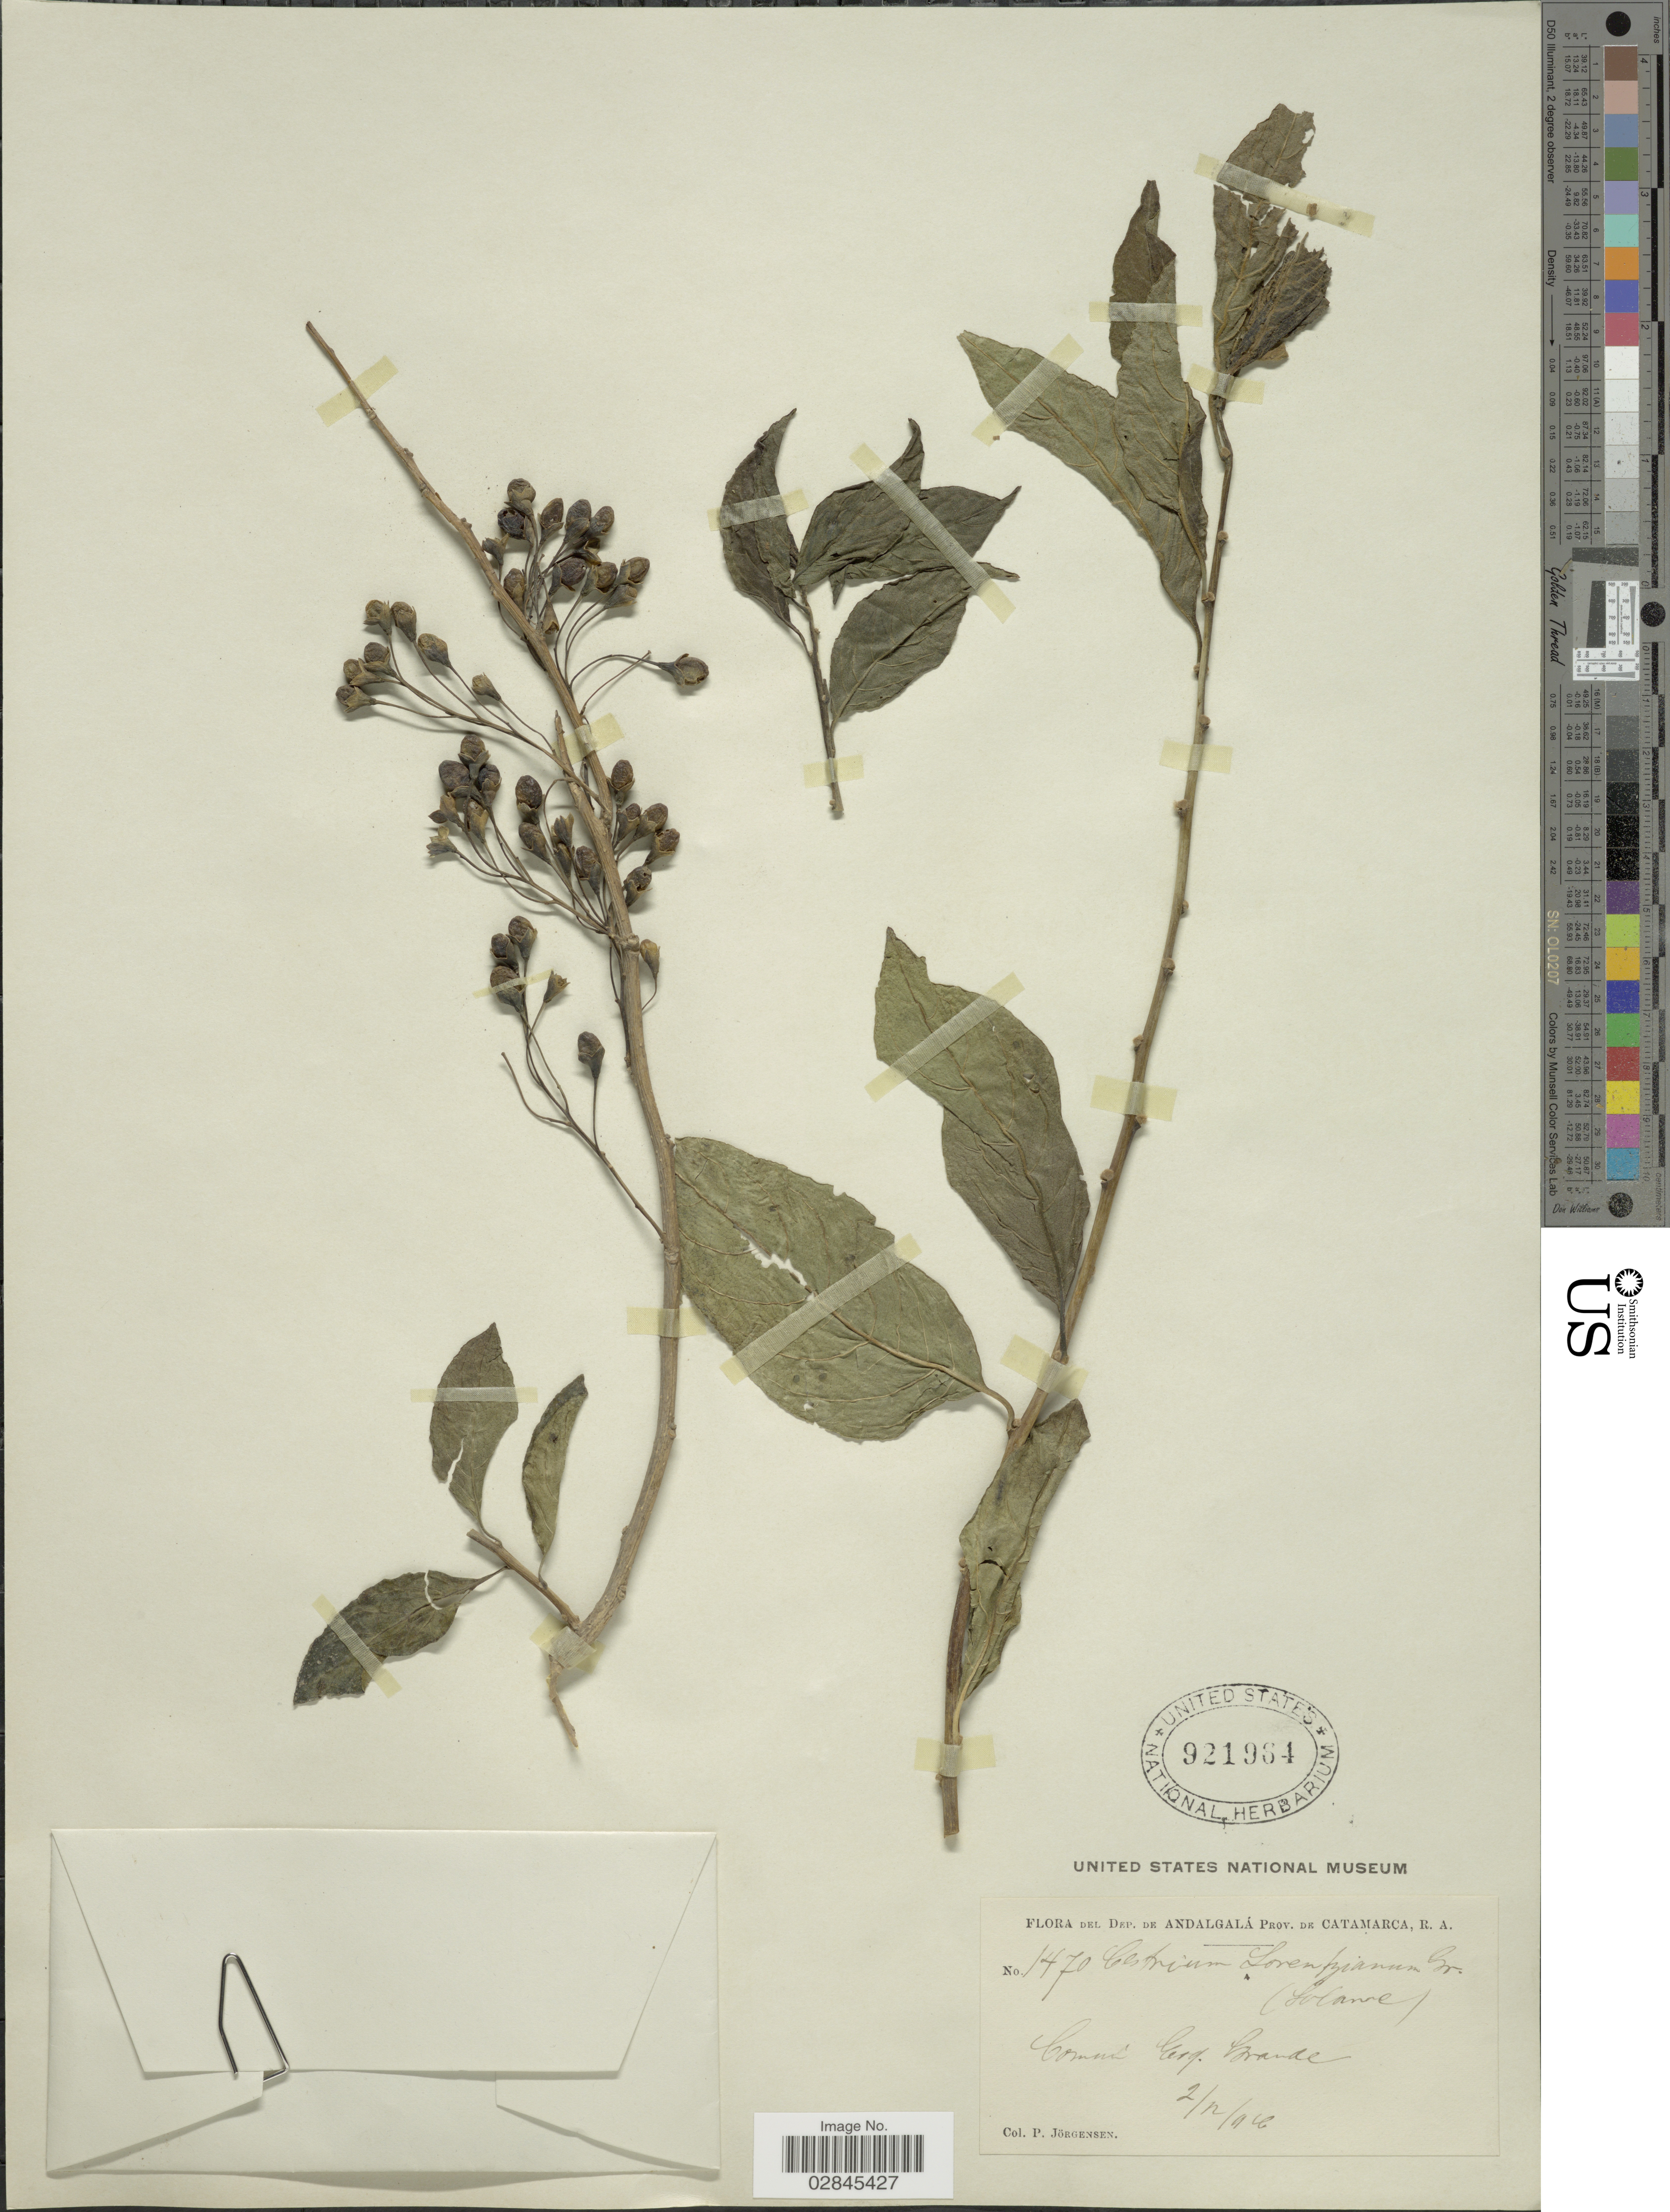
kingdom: Plantae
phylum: Tracheophyta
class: Magnoliopsida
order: Solanales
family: Solanaceae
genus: Cestrum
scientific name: Cestrum lorentzianum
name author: Griseb.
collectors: P. Jörgensen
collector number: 1470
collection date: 1916-12-02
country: Argentina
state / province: Catamarca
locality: Dep. de Andalgalá. Esq. Grande.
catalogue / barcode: US 921964